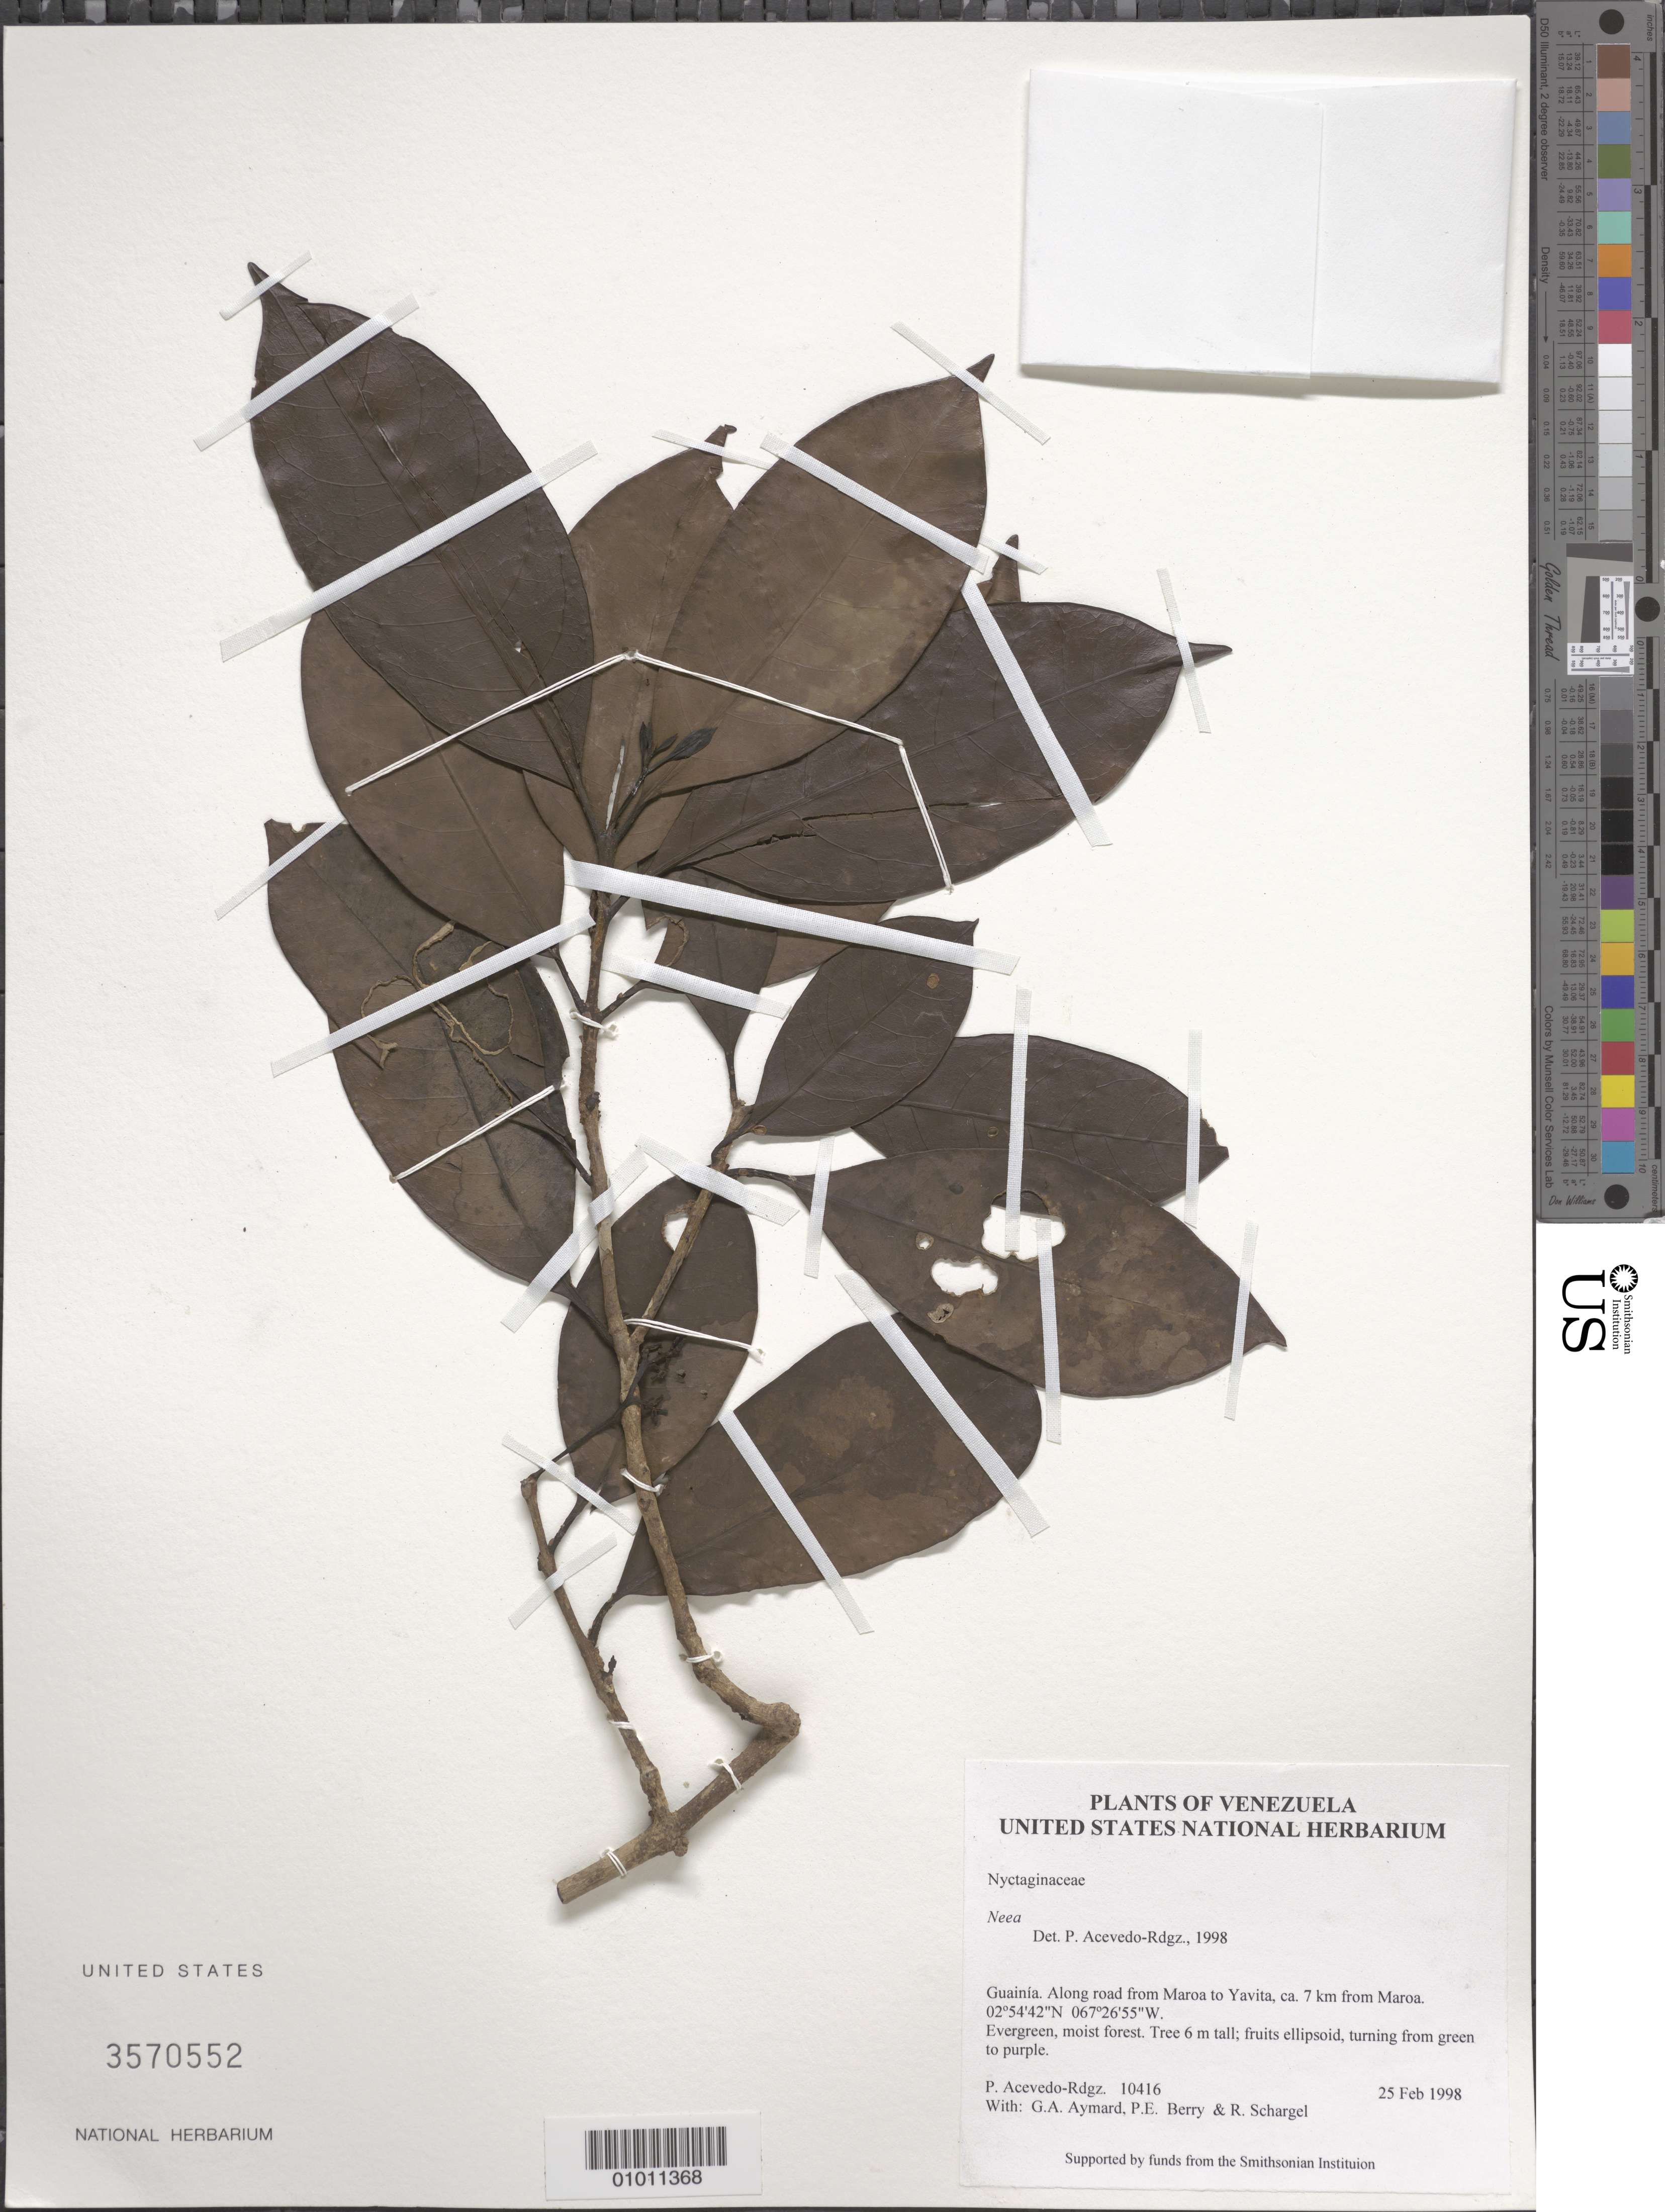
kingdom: Plantae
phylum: Tracheophyta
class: Magnoliopsida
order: Caryophyllales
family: Nyctaginaceae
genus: Neea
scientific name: Neea sp.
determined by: Acevedo-Rodríguez, P., (BOT), Smithsonian Institution - National Museum of Natural History (UNITED STATES)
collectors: P. Acevedo-Rodr., G. A. Aymard, P. E. Berry & R. Schargel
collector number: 10416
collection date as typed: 25 Feb 1998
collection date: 1998-02-25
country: Venezuela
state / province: Amazonas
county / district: Maroa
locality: Along road from Maroa to Yavita, ca. 7 km from Maroa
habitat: Evergreen, moist forest.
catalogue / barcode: US 3570552